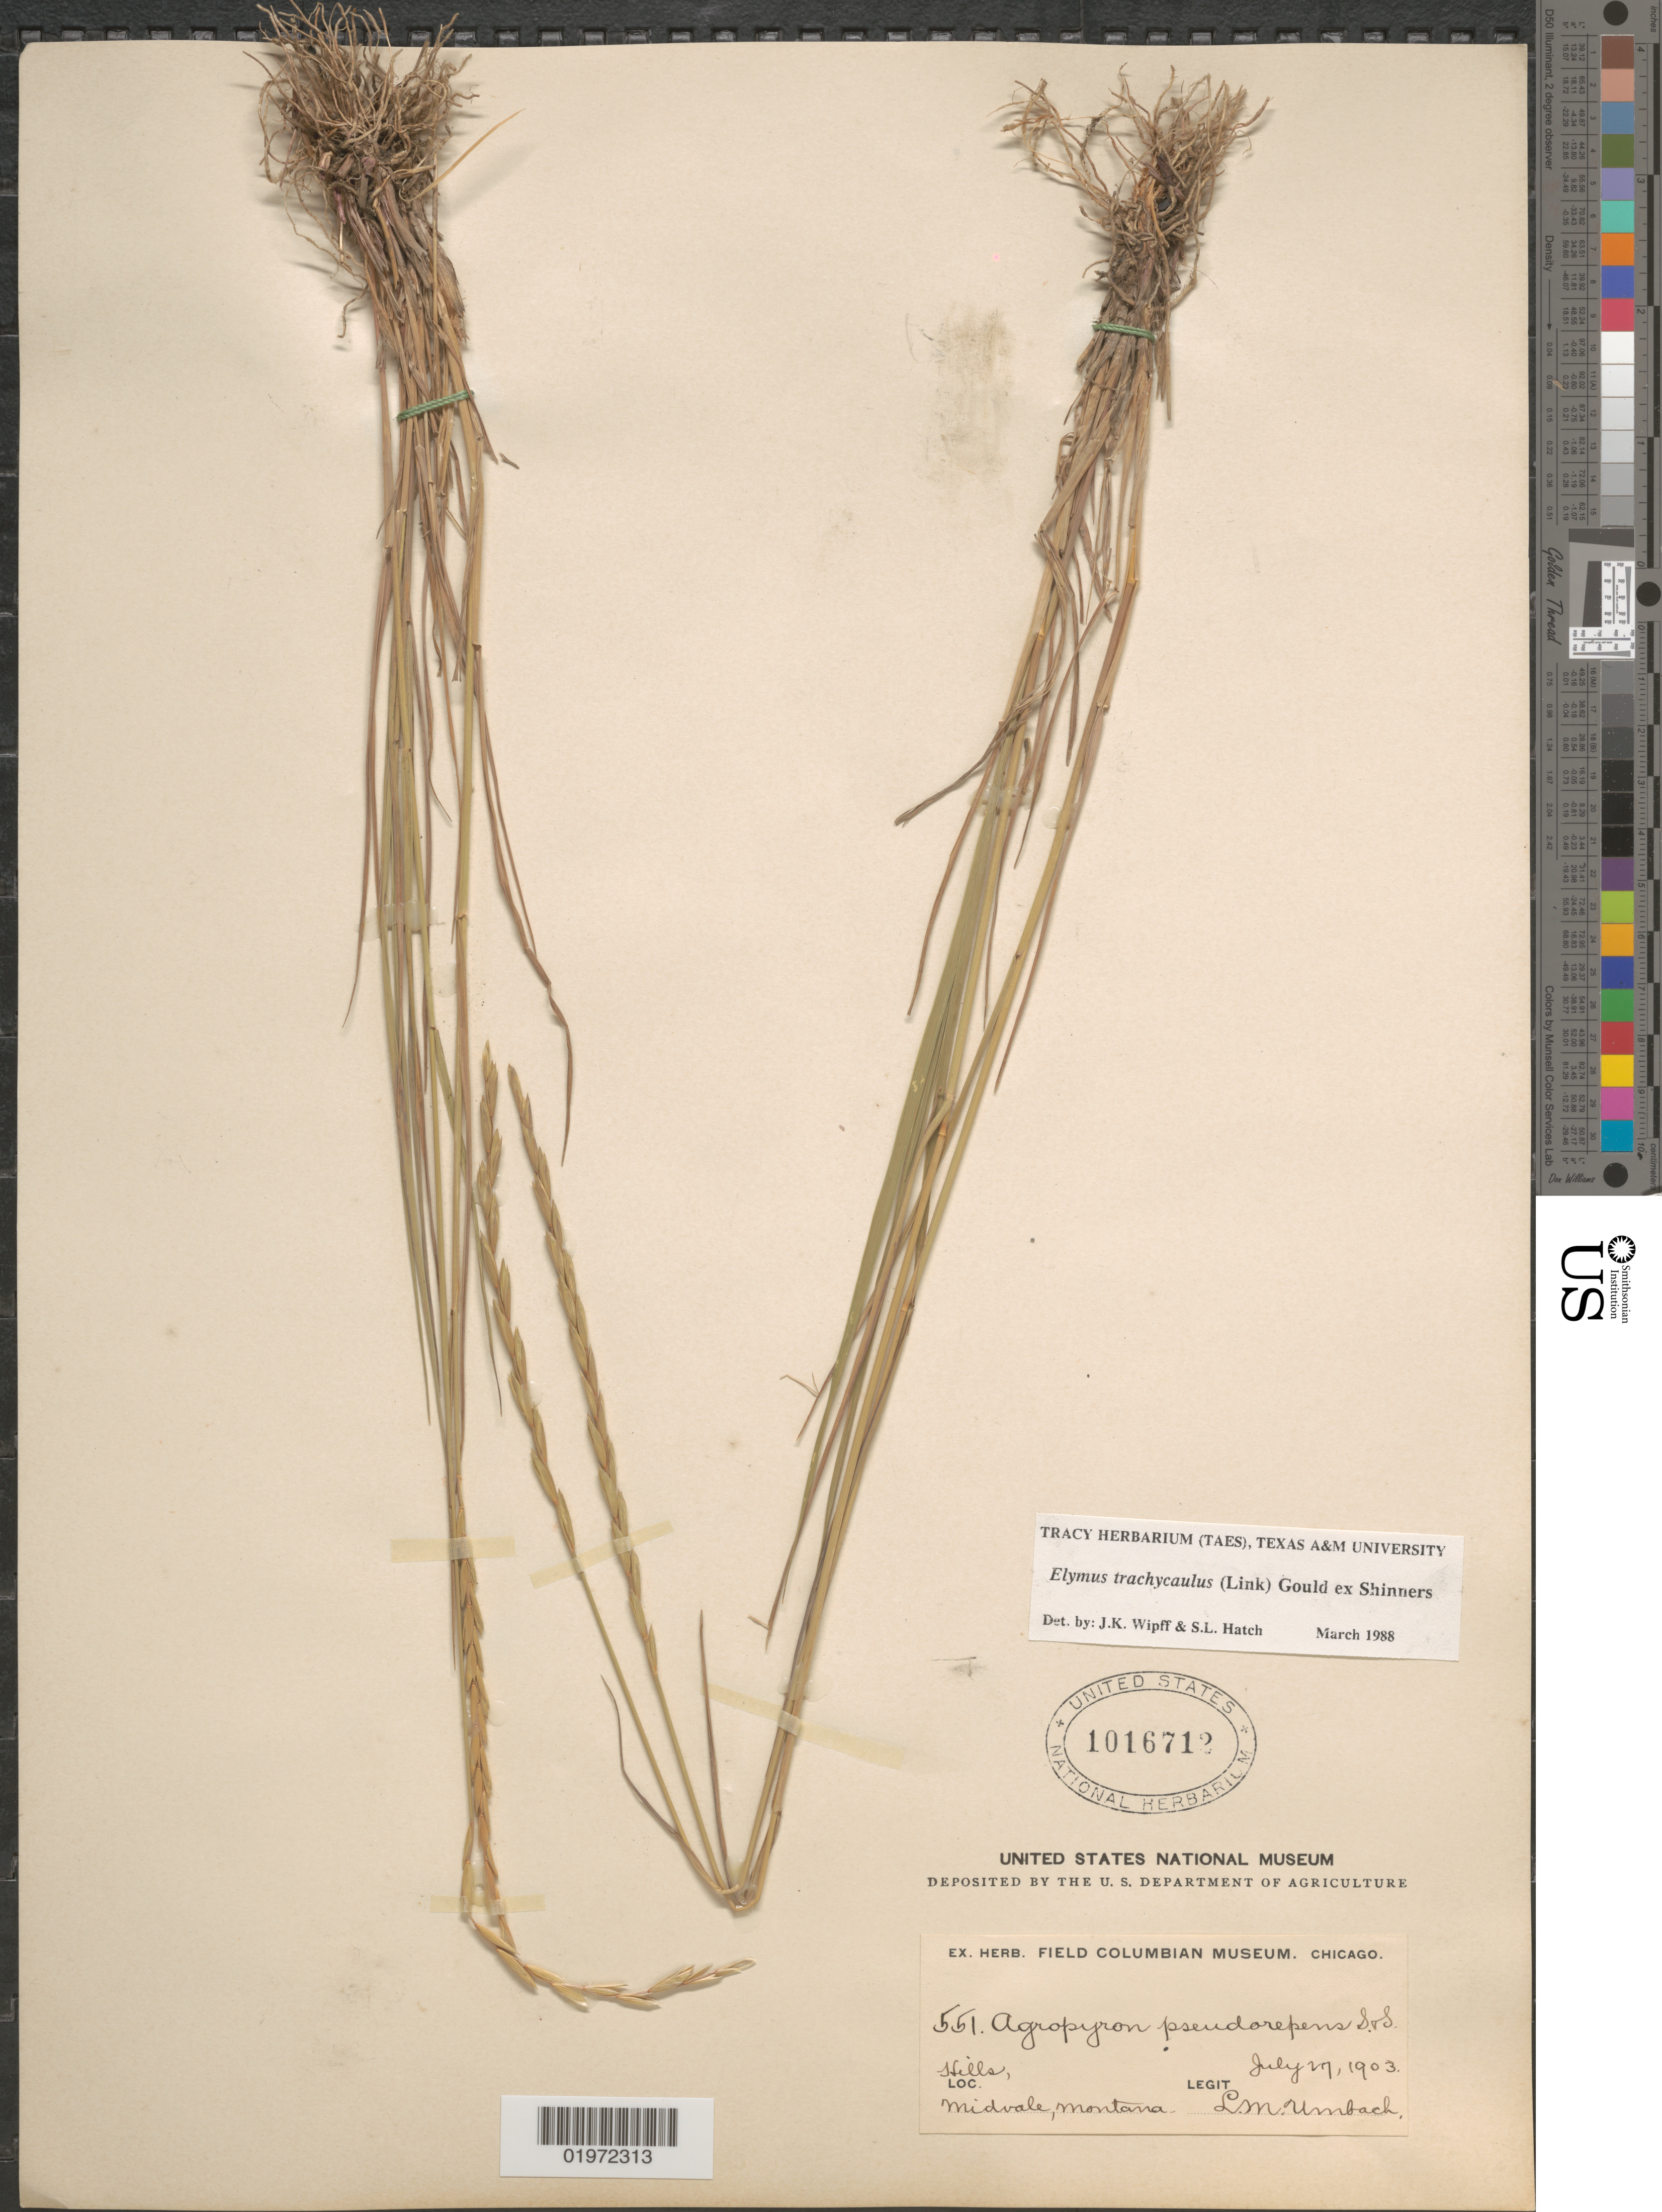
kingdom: Plantae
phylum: Tracheophyta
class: Liliopsida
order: Poales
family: Poaceae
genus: Elymus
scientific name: Elymus trachycaulus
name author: (Link) Gould ex Shinners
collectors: L. M. Umbach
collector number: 551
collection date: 1903-07-27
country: United States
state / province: Montana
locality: Hills, Midvale.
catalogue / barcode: US 1016712